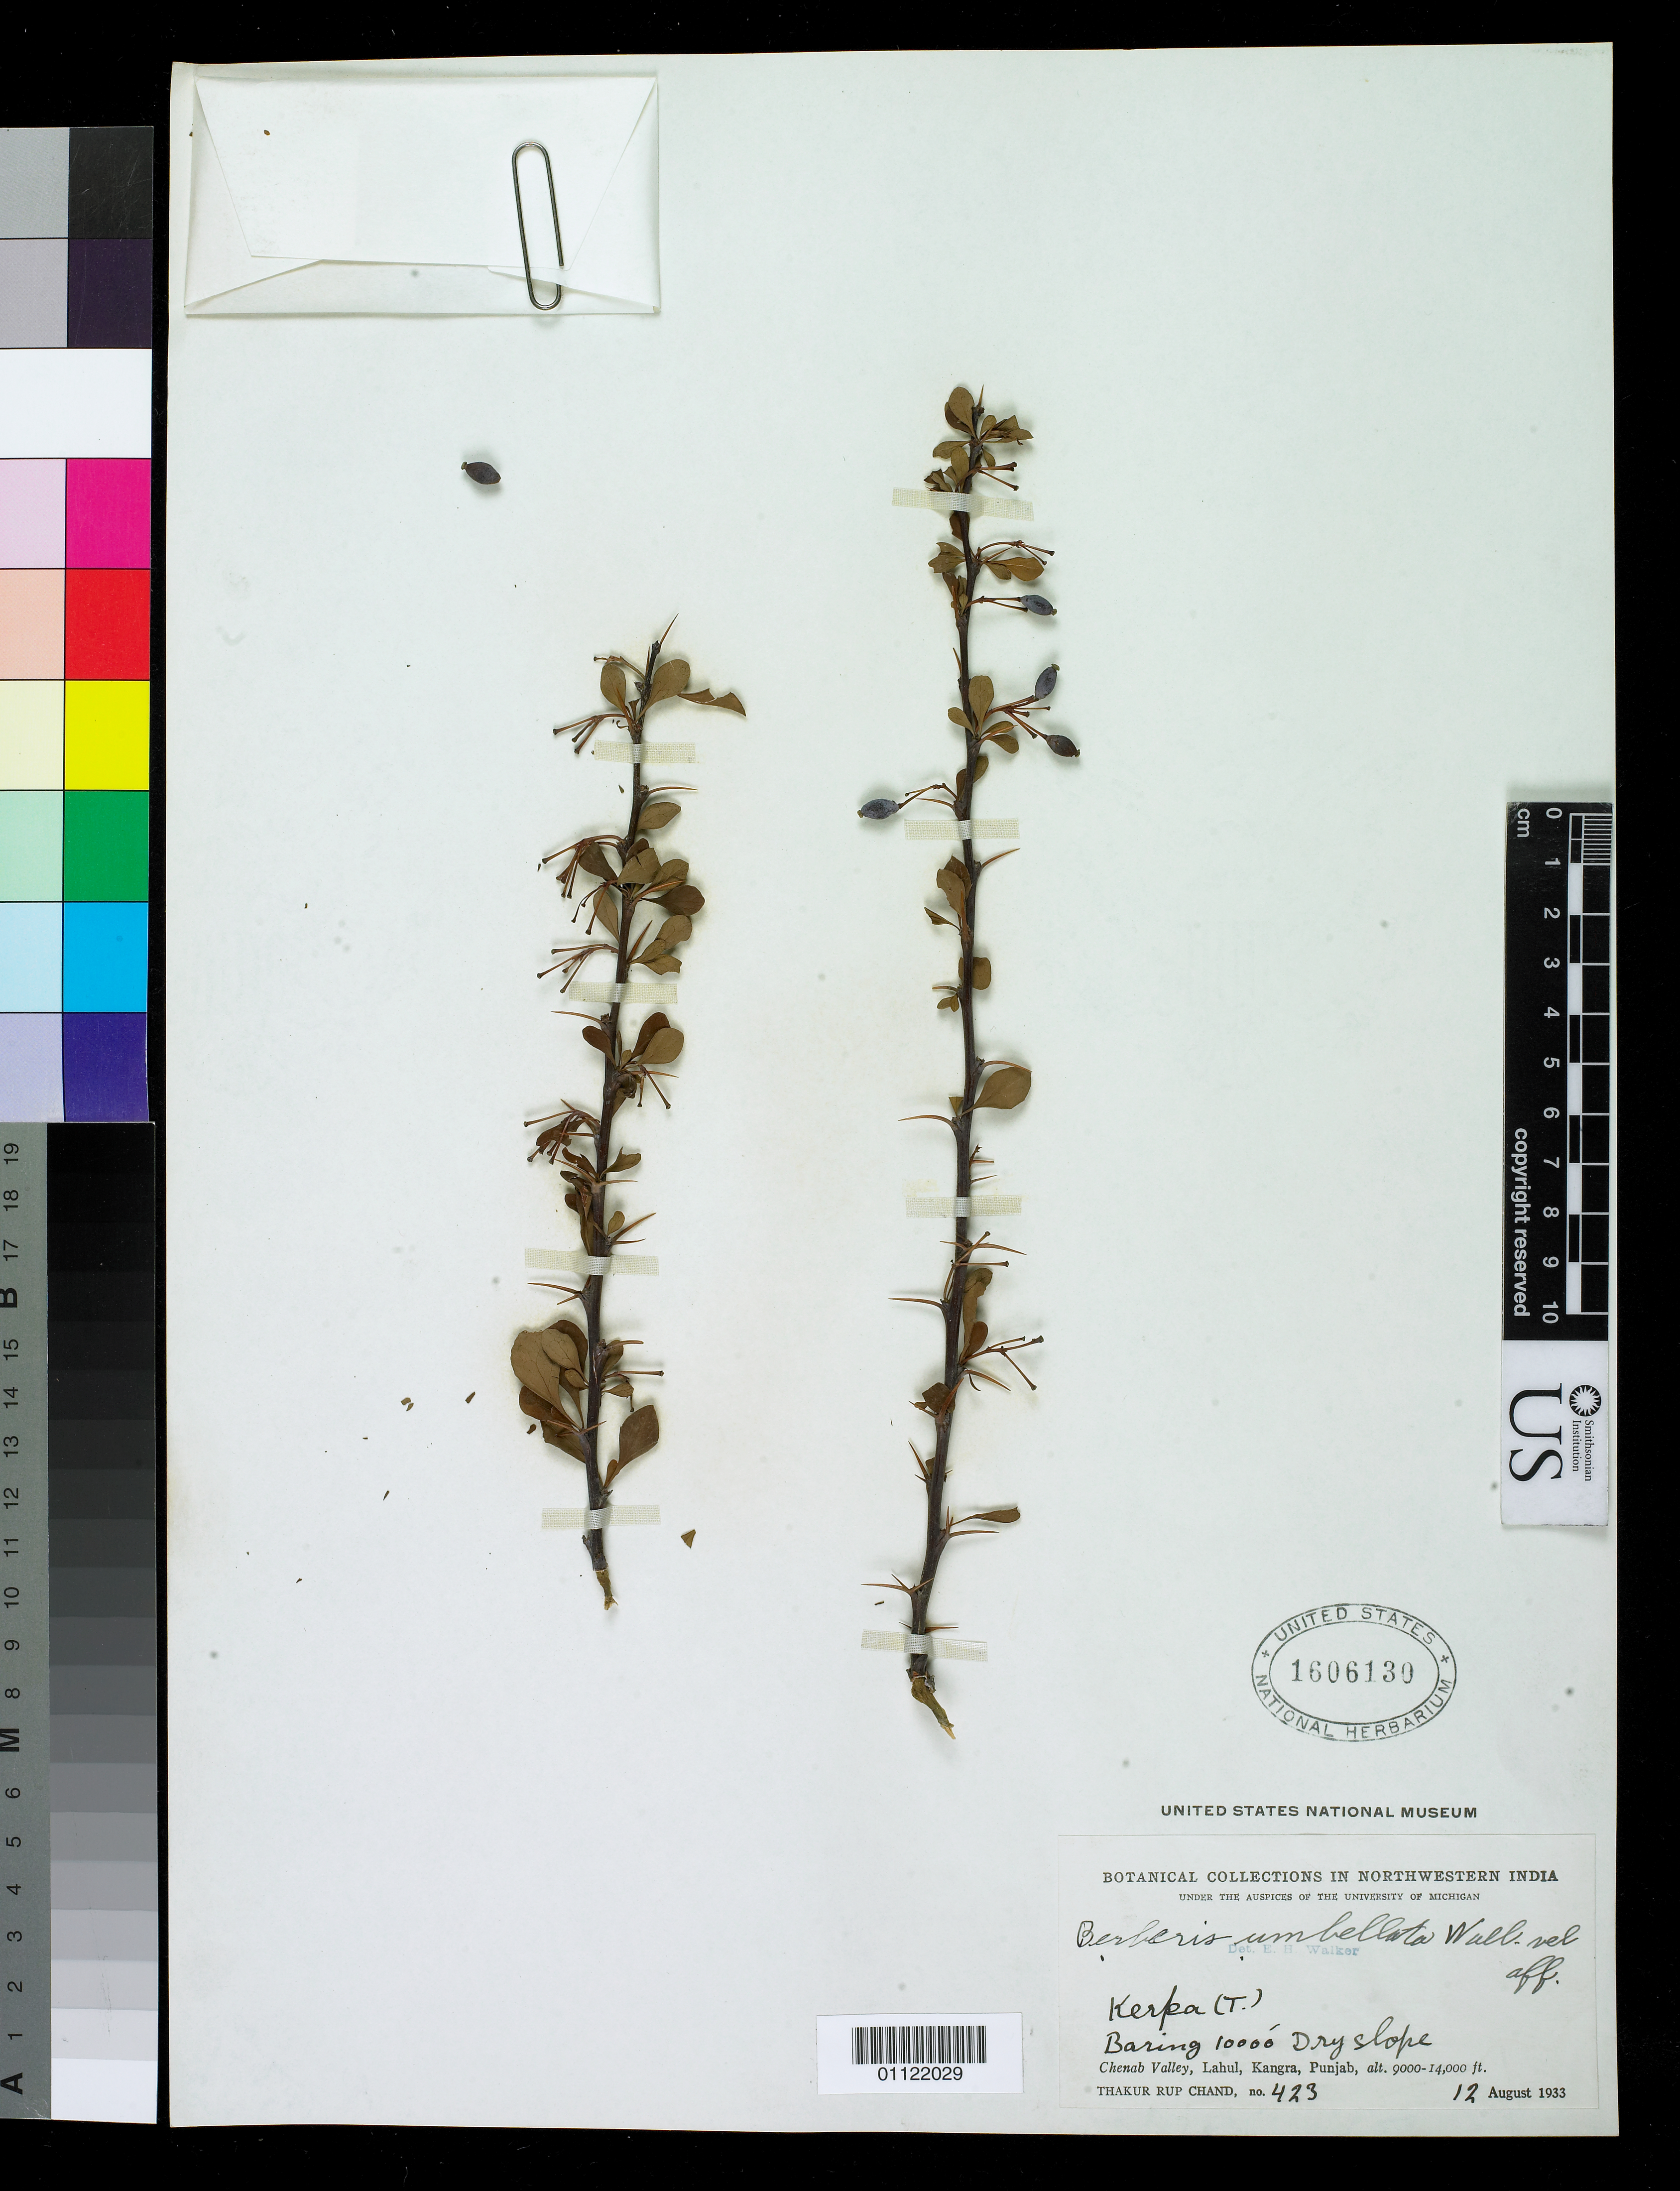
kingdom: Plantae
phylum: Tracheophyta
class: Magnoliopsida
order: Ranunculales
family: Berberidaceae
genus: Berberis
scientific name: Berberis umbellata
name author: Wall. ex G. Don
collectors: T. R. Chand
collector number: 423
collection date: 1933-08-12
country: India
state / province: Punjab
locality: Chenab Valley, Lahul, Kangra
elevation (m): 2743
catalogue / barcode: US 1606139